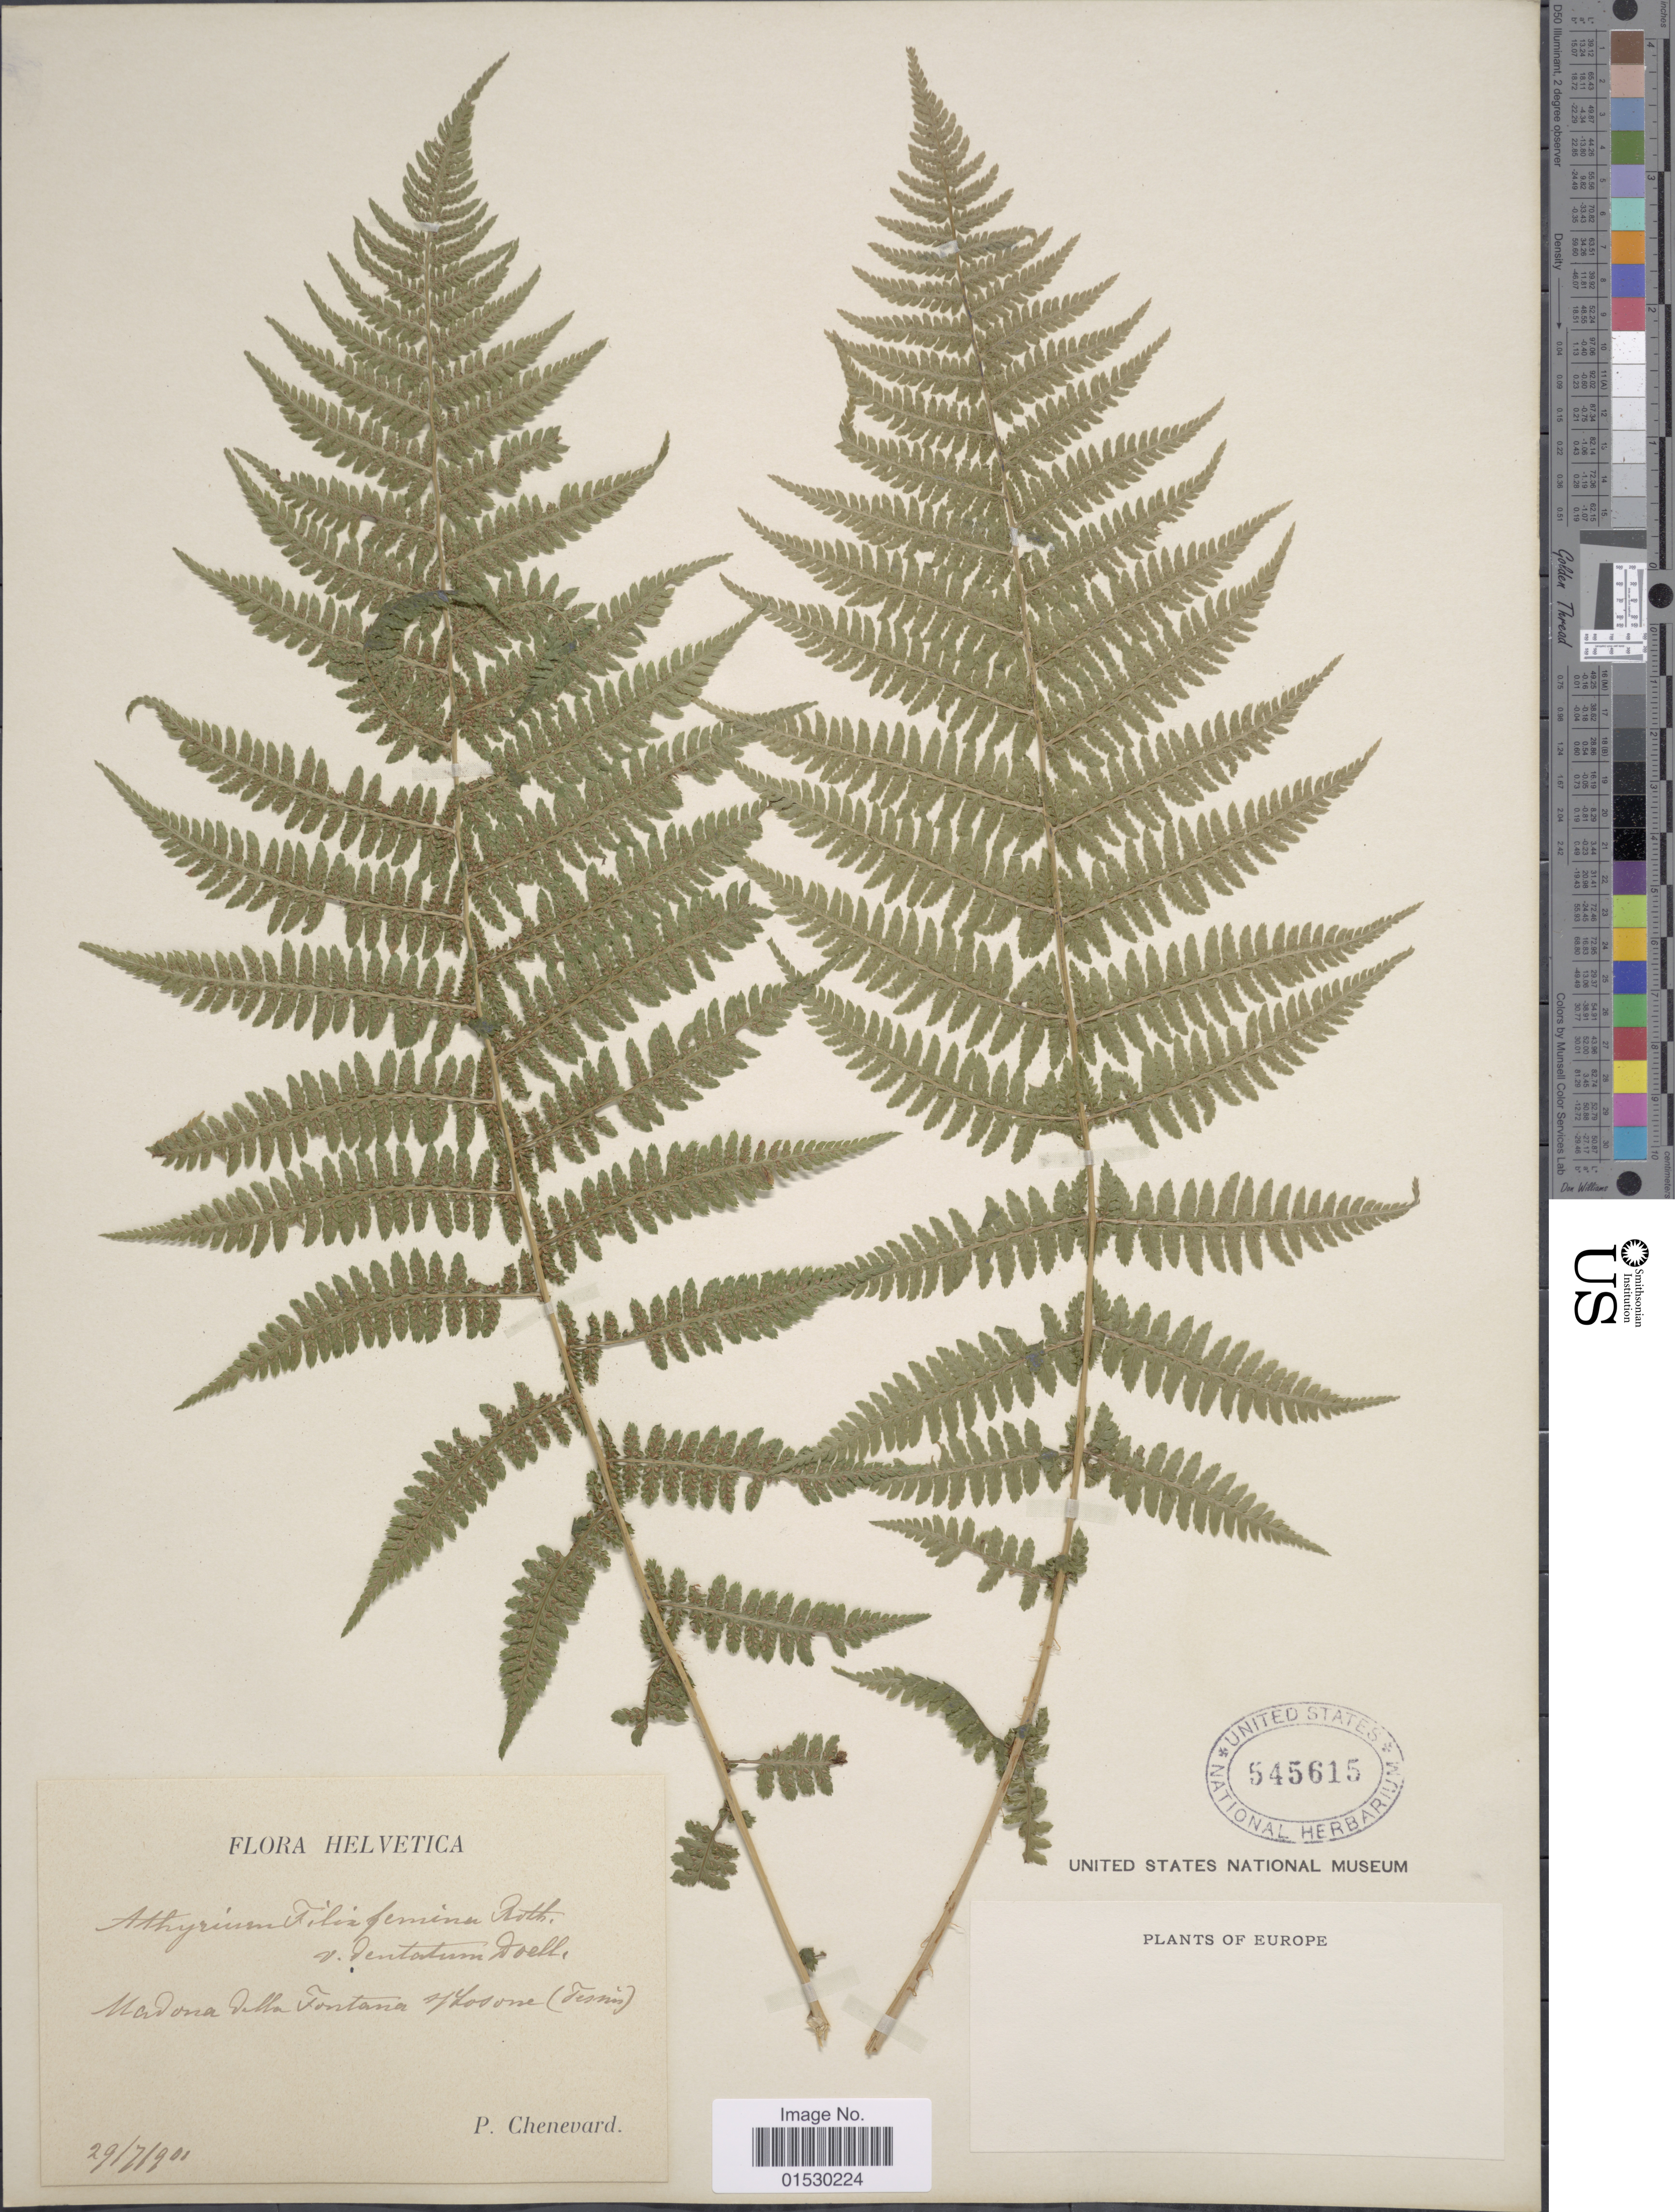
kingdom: Plantae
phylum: Tracheophyta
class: Polypodiopsida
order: Polypodiales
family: Athyriaceae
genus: Athyrium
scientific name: Athyrium filix-femina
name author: (L.) Roth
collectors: P. Chenevard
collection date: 1901-07-29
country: Switzerland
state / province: Ticino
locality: Helvetica, Madona Della Fontana of Losone (Tessin)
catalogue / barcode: US 545615